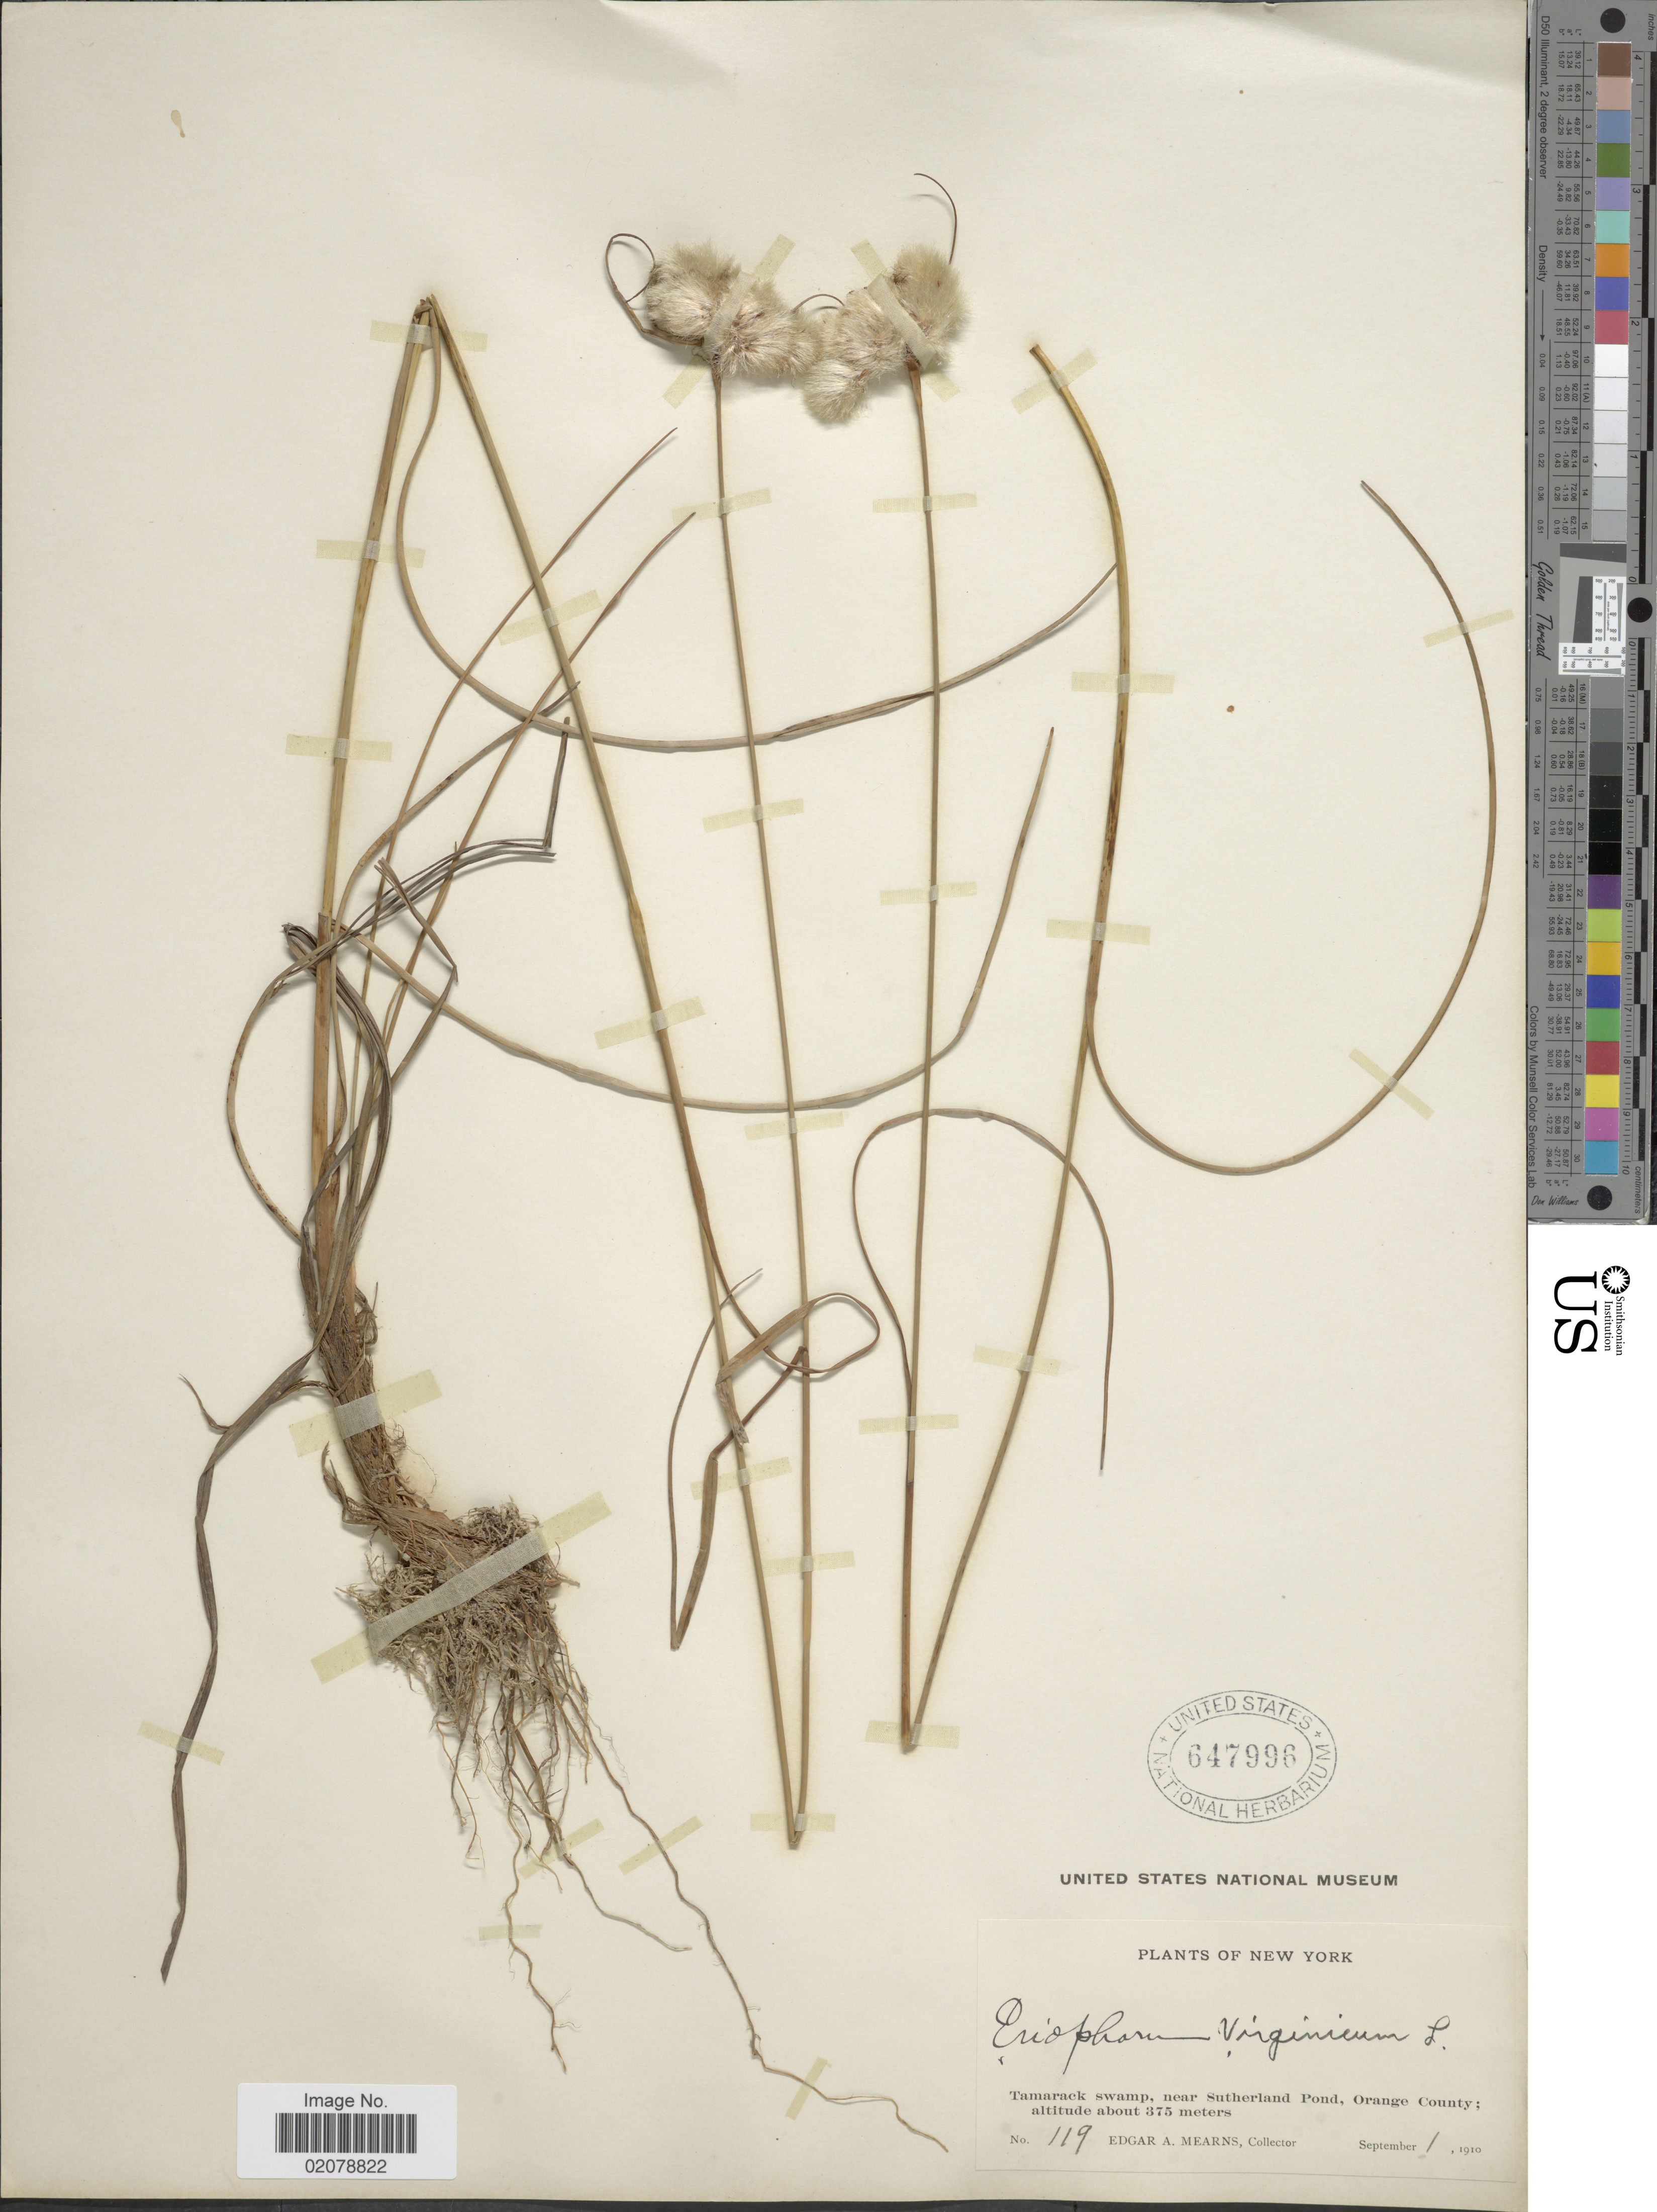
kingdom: Plantae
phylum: Tracheophyta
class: Liliopsida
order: Poales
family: Cyperaceae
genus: Eriophorum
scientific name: Eriophorum virginicum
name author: L.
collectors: E. A. Mearns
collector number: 119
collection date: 1910-09-01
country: United States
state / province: New York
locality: Tamarack swamp, near Sutherland Pond, Orange County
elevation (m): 375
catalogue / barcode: US 647996